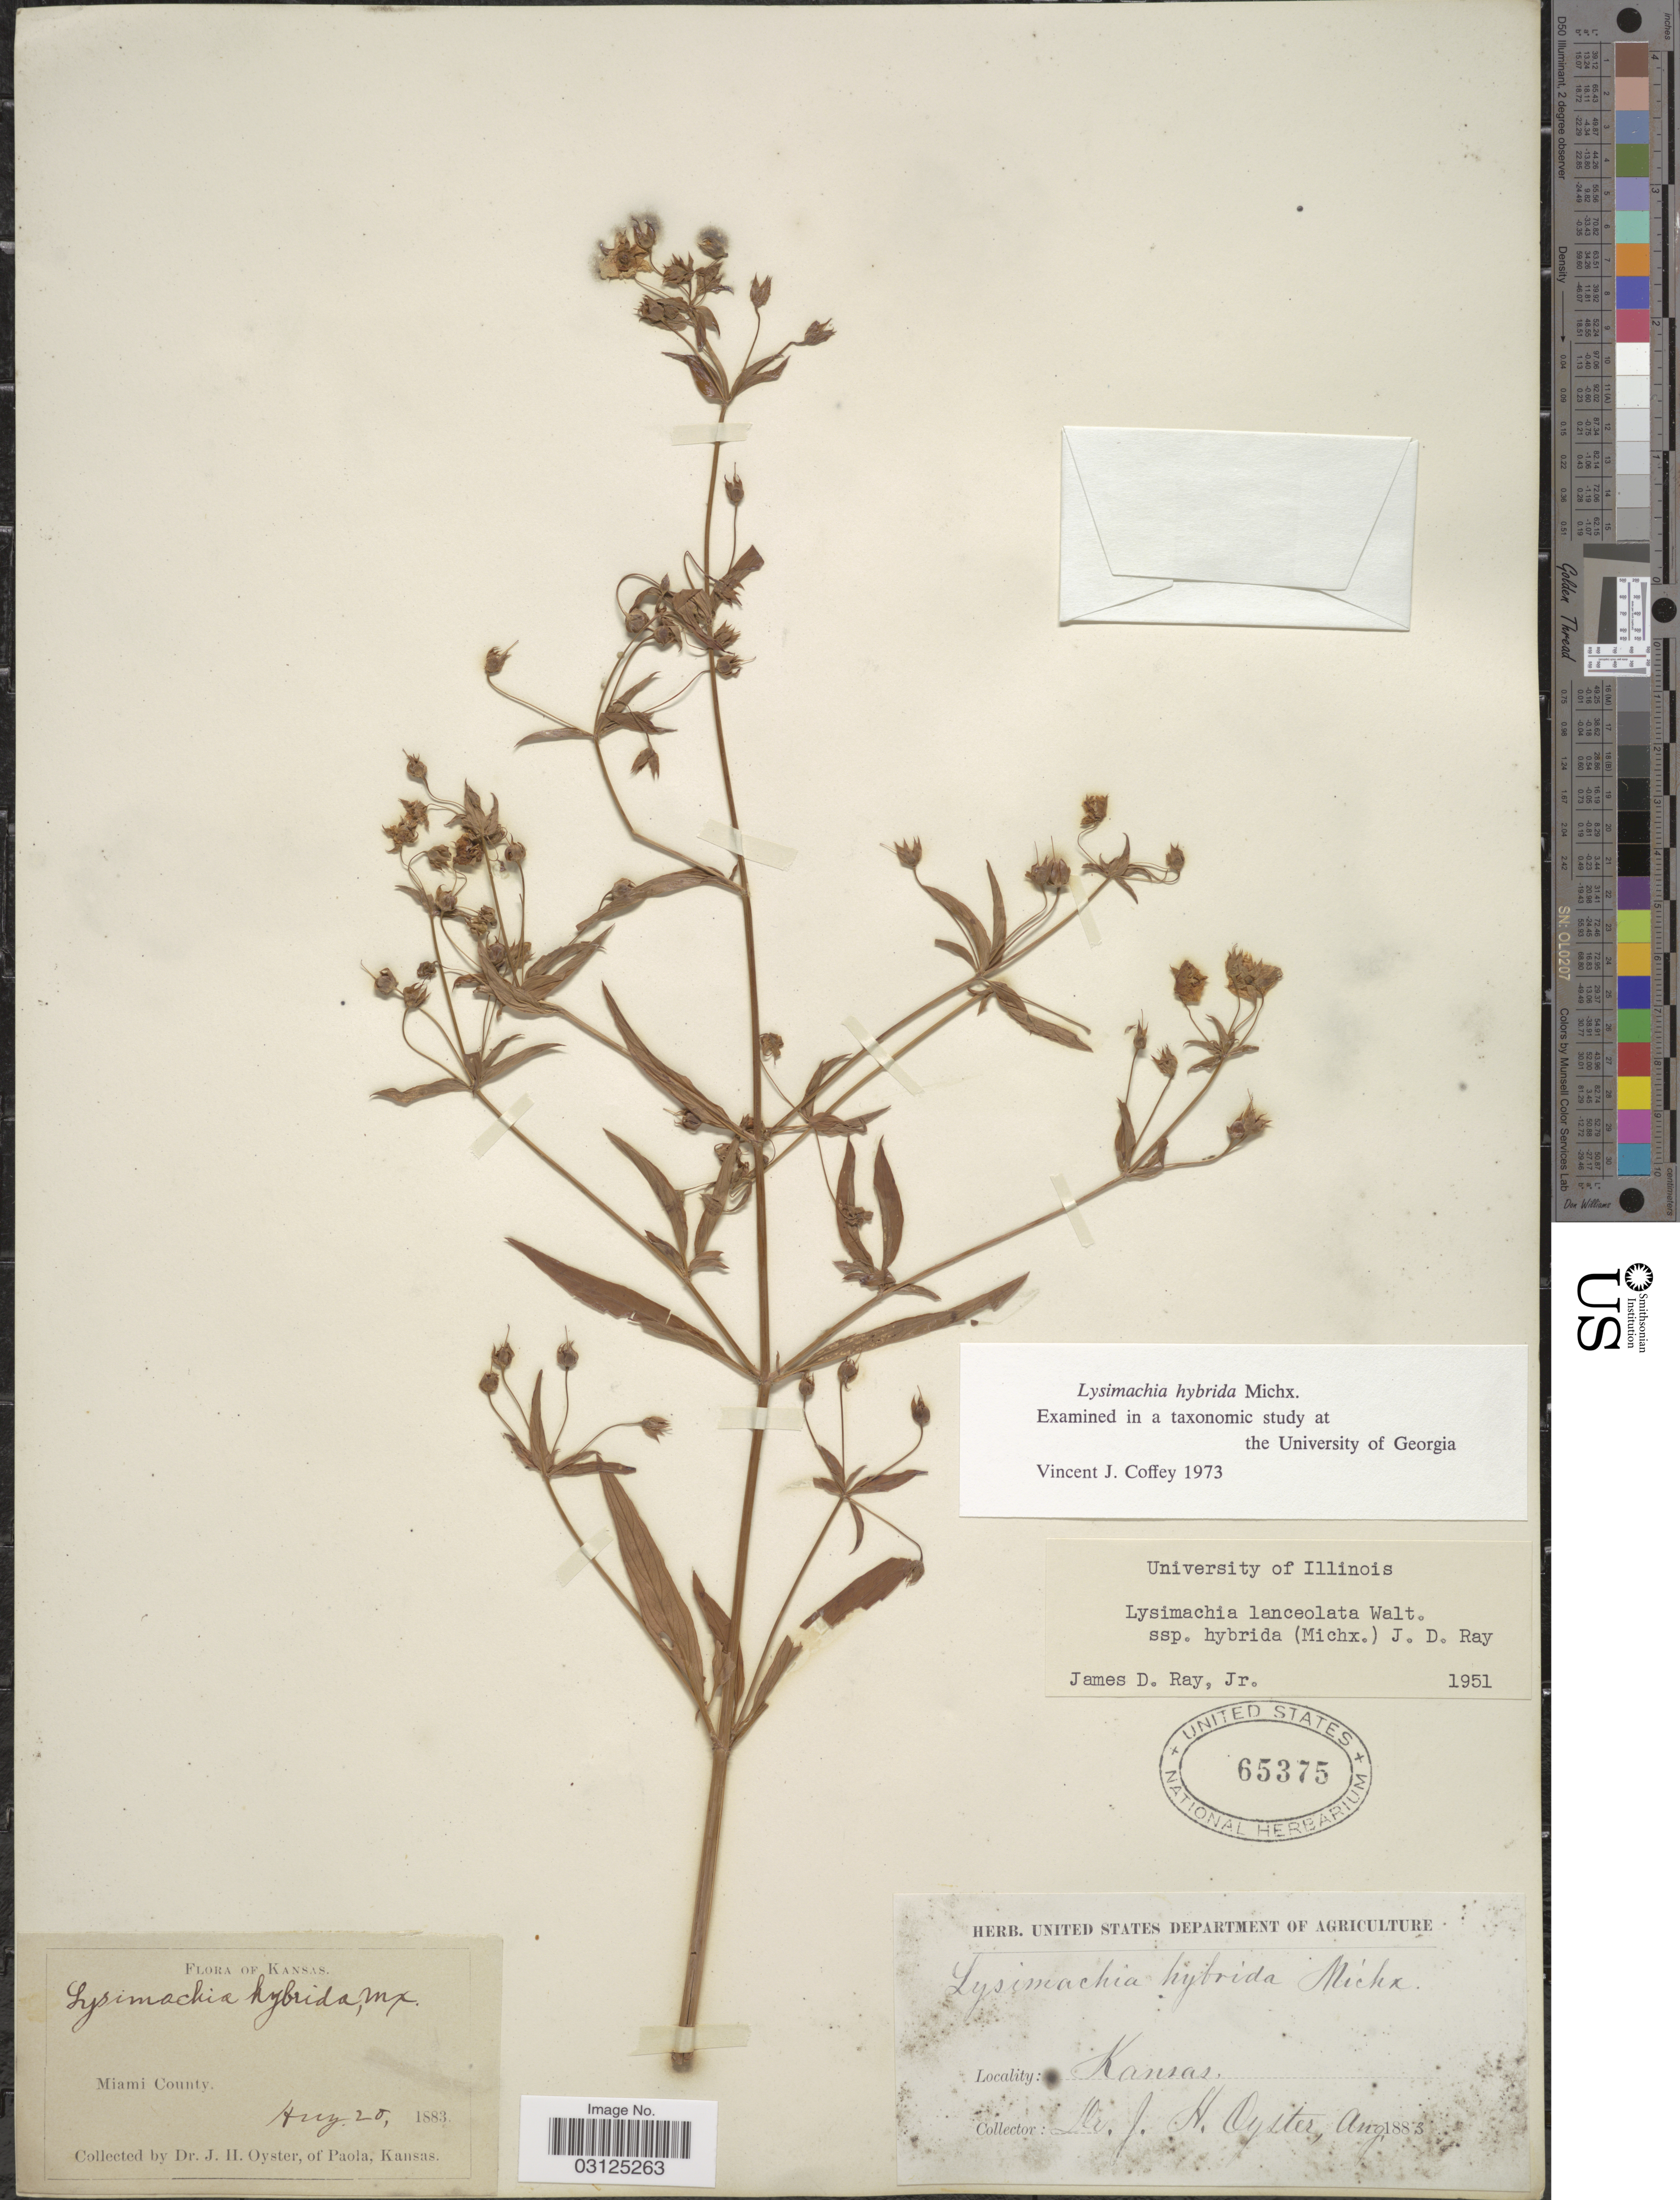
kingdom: Plantae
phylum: Tracheophyta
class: Magnoliopsida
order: Ericales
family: Primulaceae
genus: Lysimachia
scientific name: Lysimachia hybrida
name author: Michx.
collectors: J. H. Oyster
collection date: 1883-08-20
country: United States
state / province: Kansas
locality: Miami County.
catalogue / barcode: US 65375